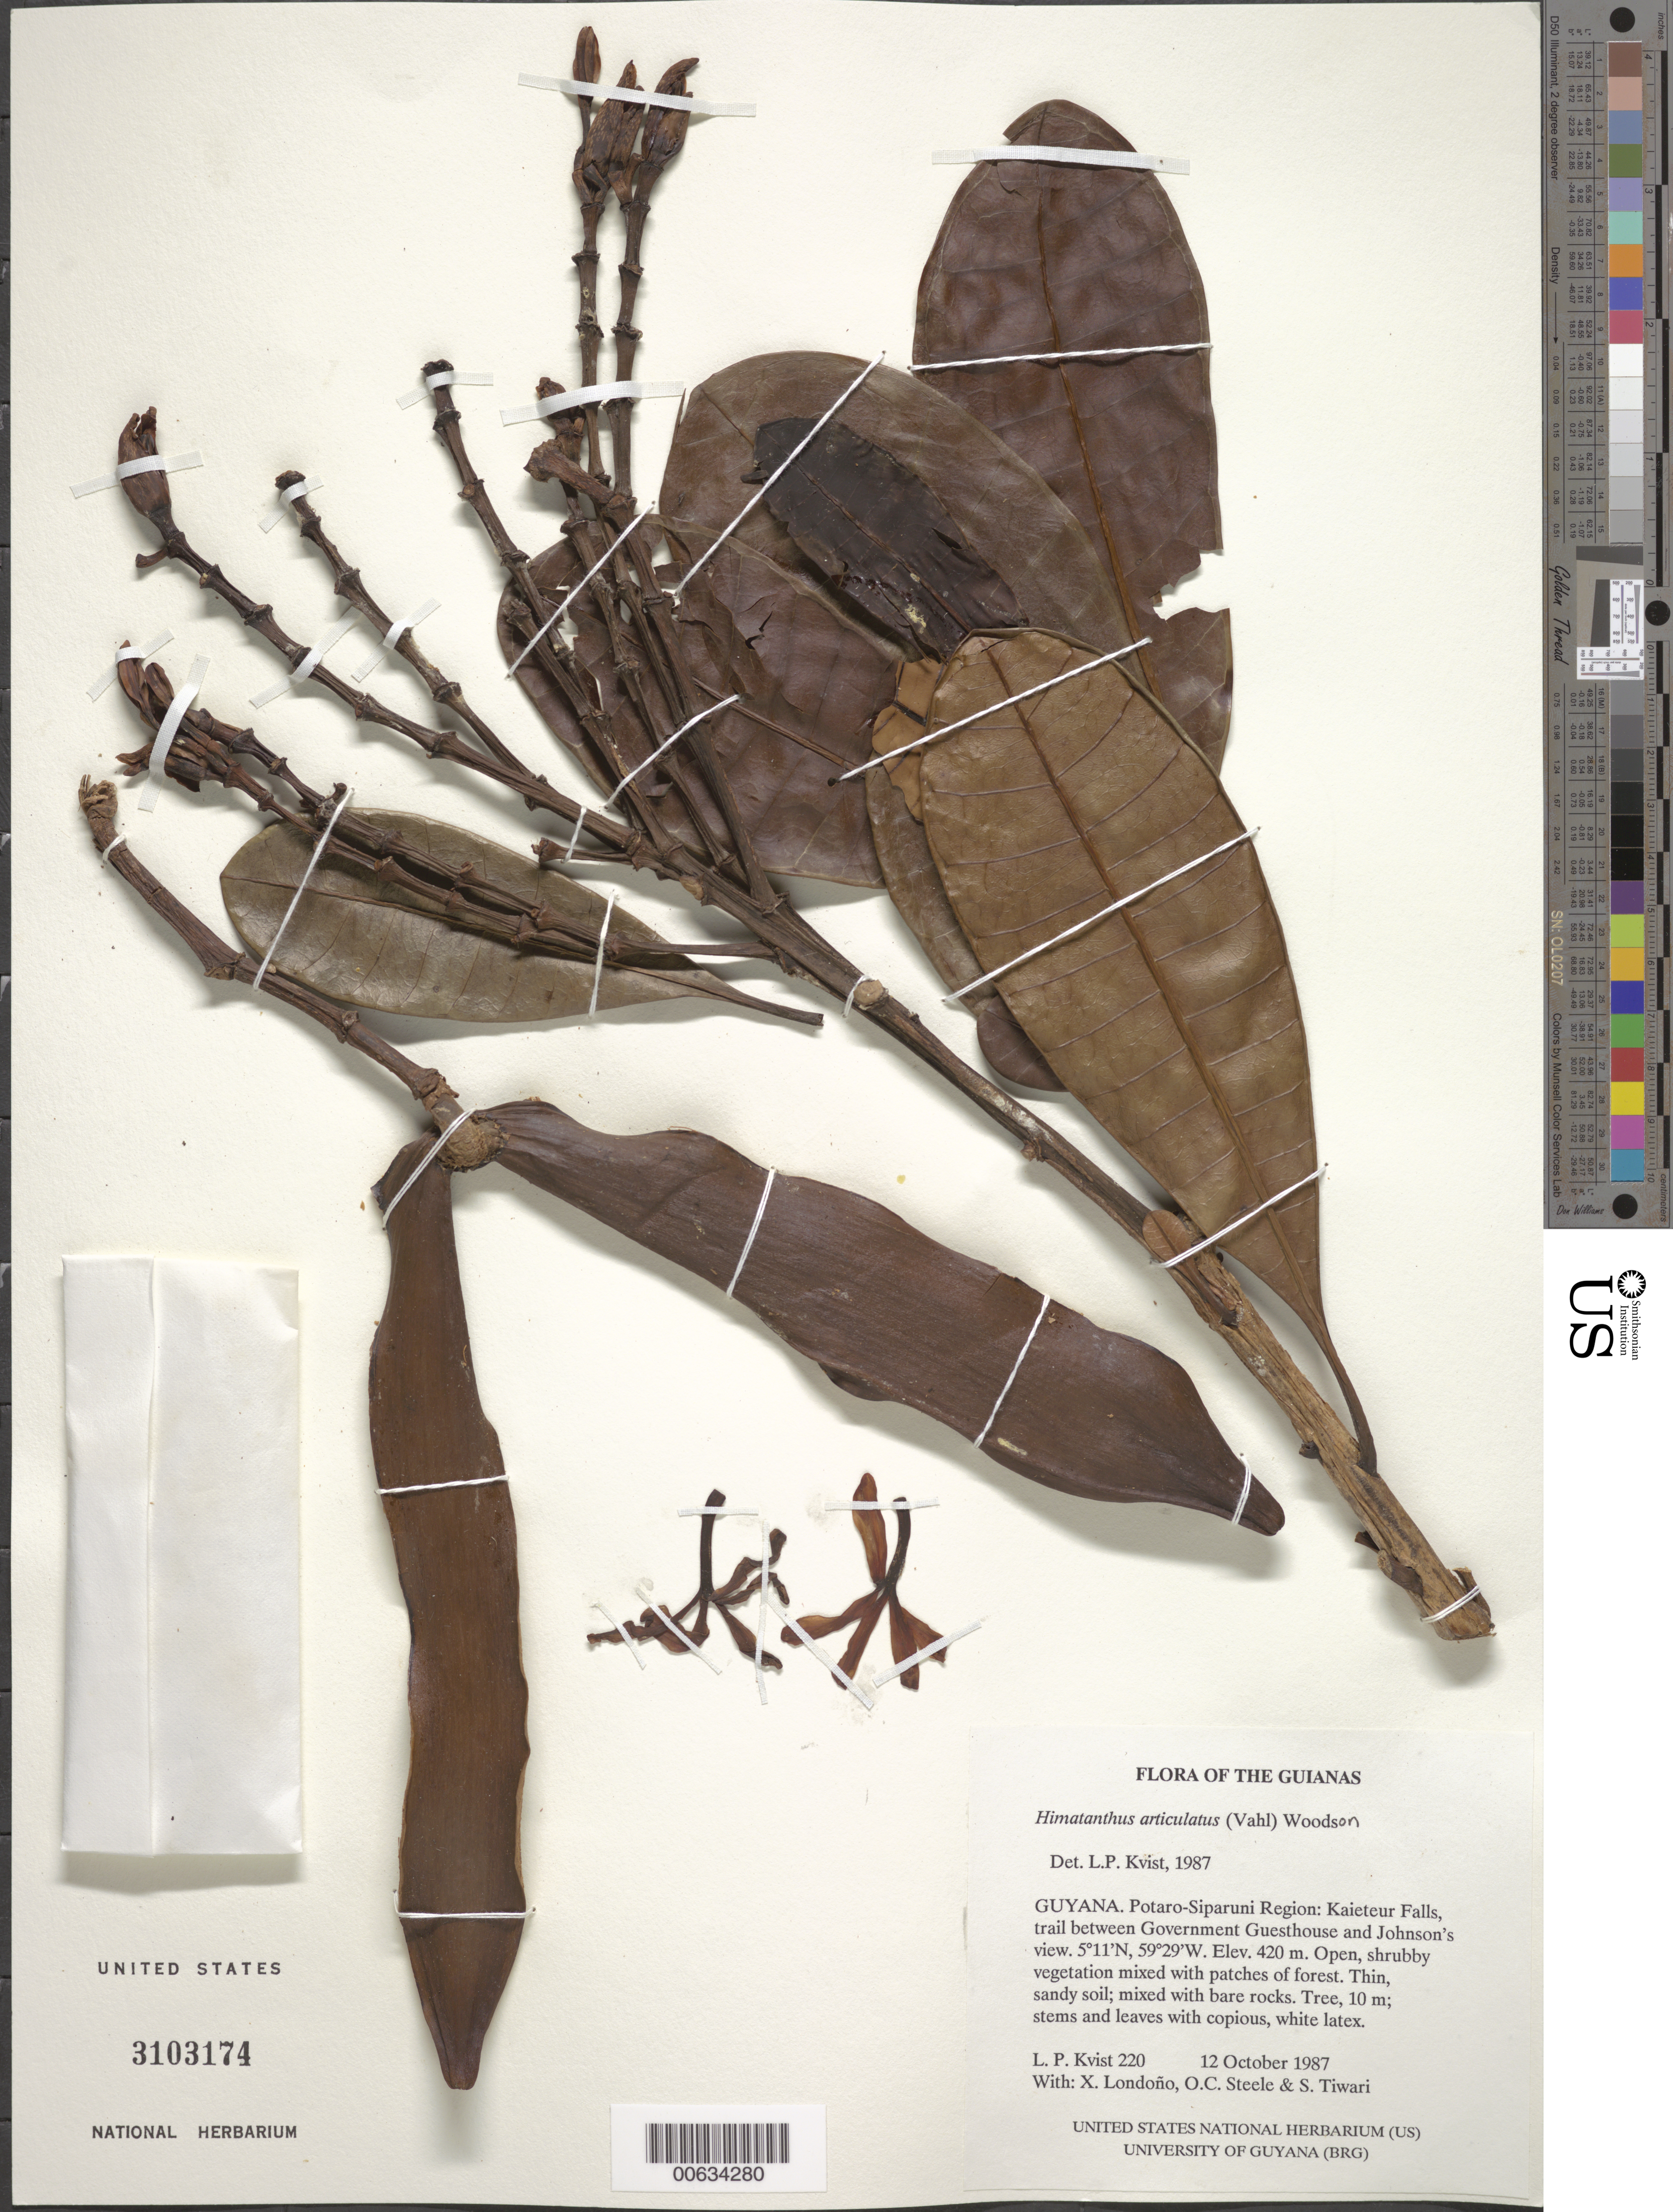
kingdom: Plantae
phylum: Tracheophyta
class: Magnoliopsida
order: Gentianales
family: Apocynaceae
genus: Himatanthus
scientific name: Himatanthus articulatus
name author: (Vahl) Woodson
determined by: Kvist, L. P., (US), Smithsonian Institution - National Museum of Natural History (UNITED STATES)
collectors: L. P. Kvist, X. Londoño, O. C. Steele & S. Tiwari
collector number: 220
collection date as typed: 12 October 1987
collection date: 1987-10-12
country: Guyana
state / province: Potaro-Siparuni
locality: Kaieteur Falls, trail between Government Guesthouse and Johnson's view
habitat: Open, shrubby vegetation mixed with patches of forest. Thin, sandy soil; mixed with bare rocks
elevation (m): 420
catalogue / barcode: US 3103174